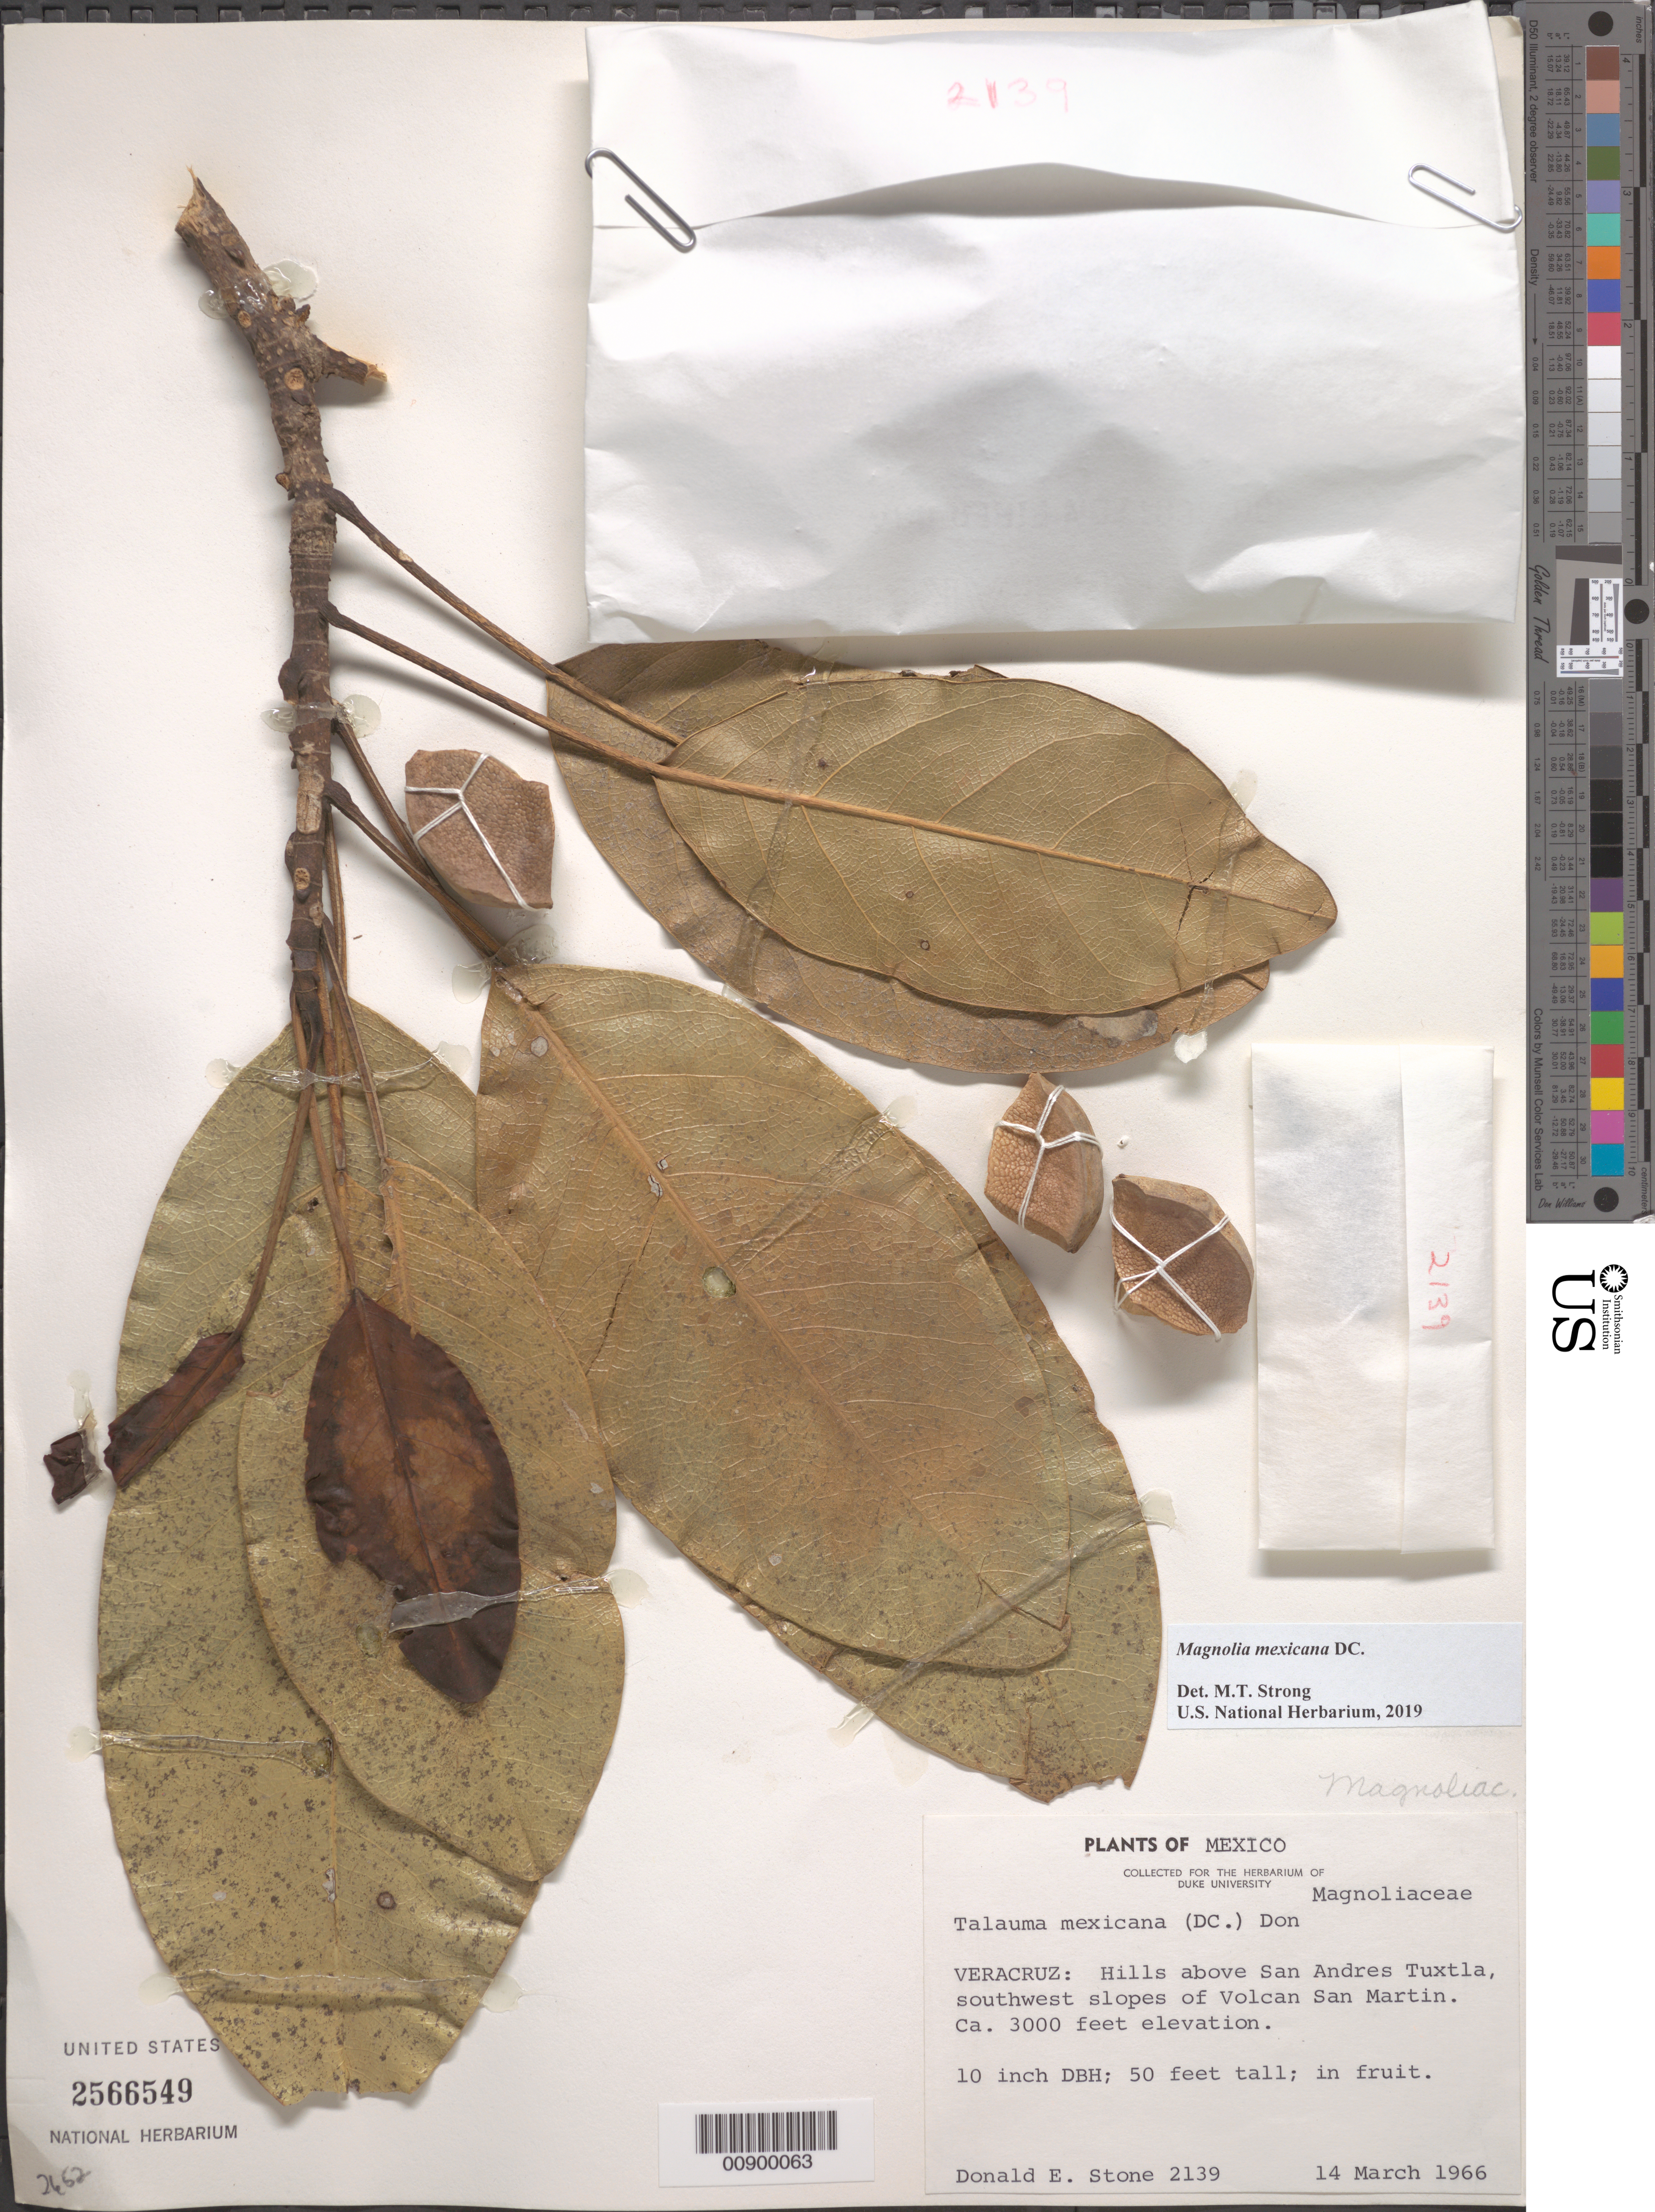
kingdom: Plantae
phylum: Tracheophyta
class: Magnoliopsida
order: Magnoliales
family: Magnoliaceae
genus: Magnolia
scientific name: Magnolia mexicana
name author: DC.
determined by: Strong, Mark T., (BOT), Smithsonian Institution - National Museum of Natural History (UNITED STATES)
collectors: D. E. Stone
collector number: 2139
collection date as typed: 14 Mar 1966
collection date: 1966-03-14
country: Mexico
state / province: Veracruz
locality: Veracruz: Hills above San Andres Tuxtla, southwest slopes of Volcán San Martin.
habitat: Southwest slopes of Volcán.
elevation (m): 914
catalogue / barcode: US 2566549